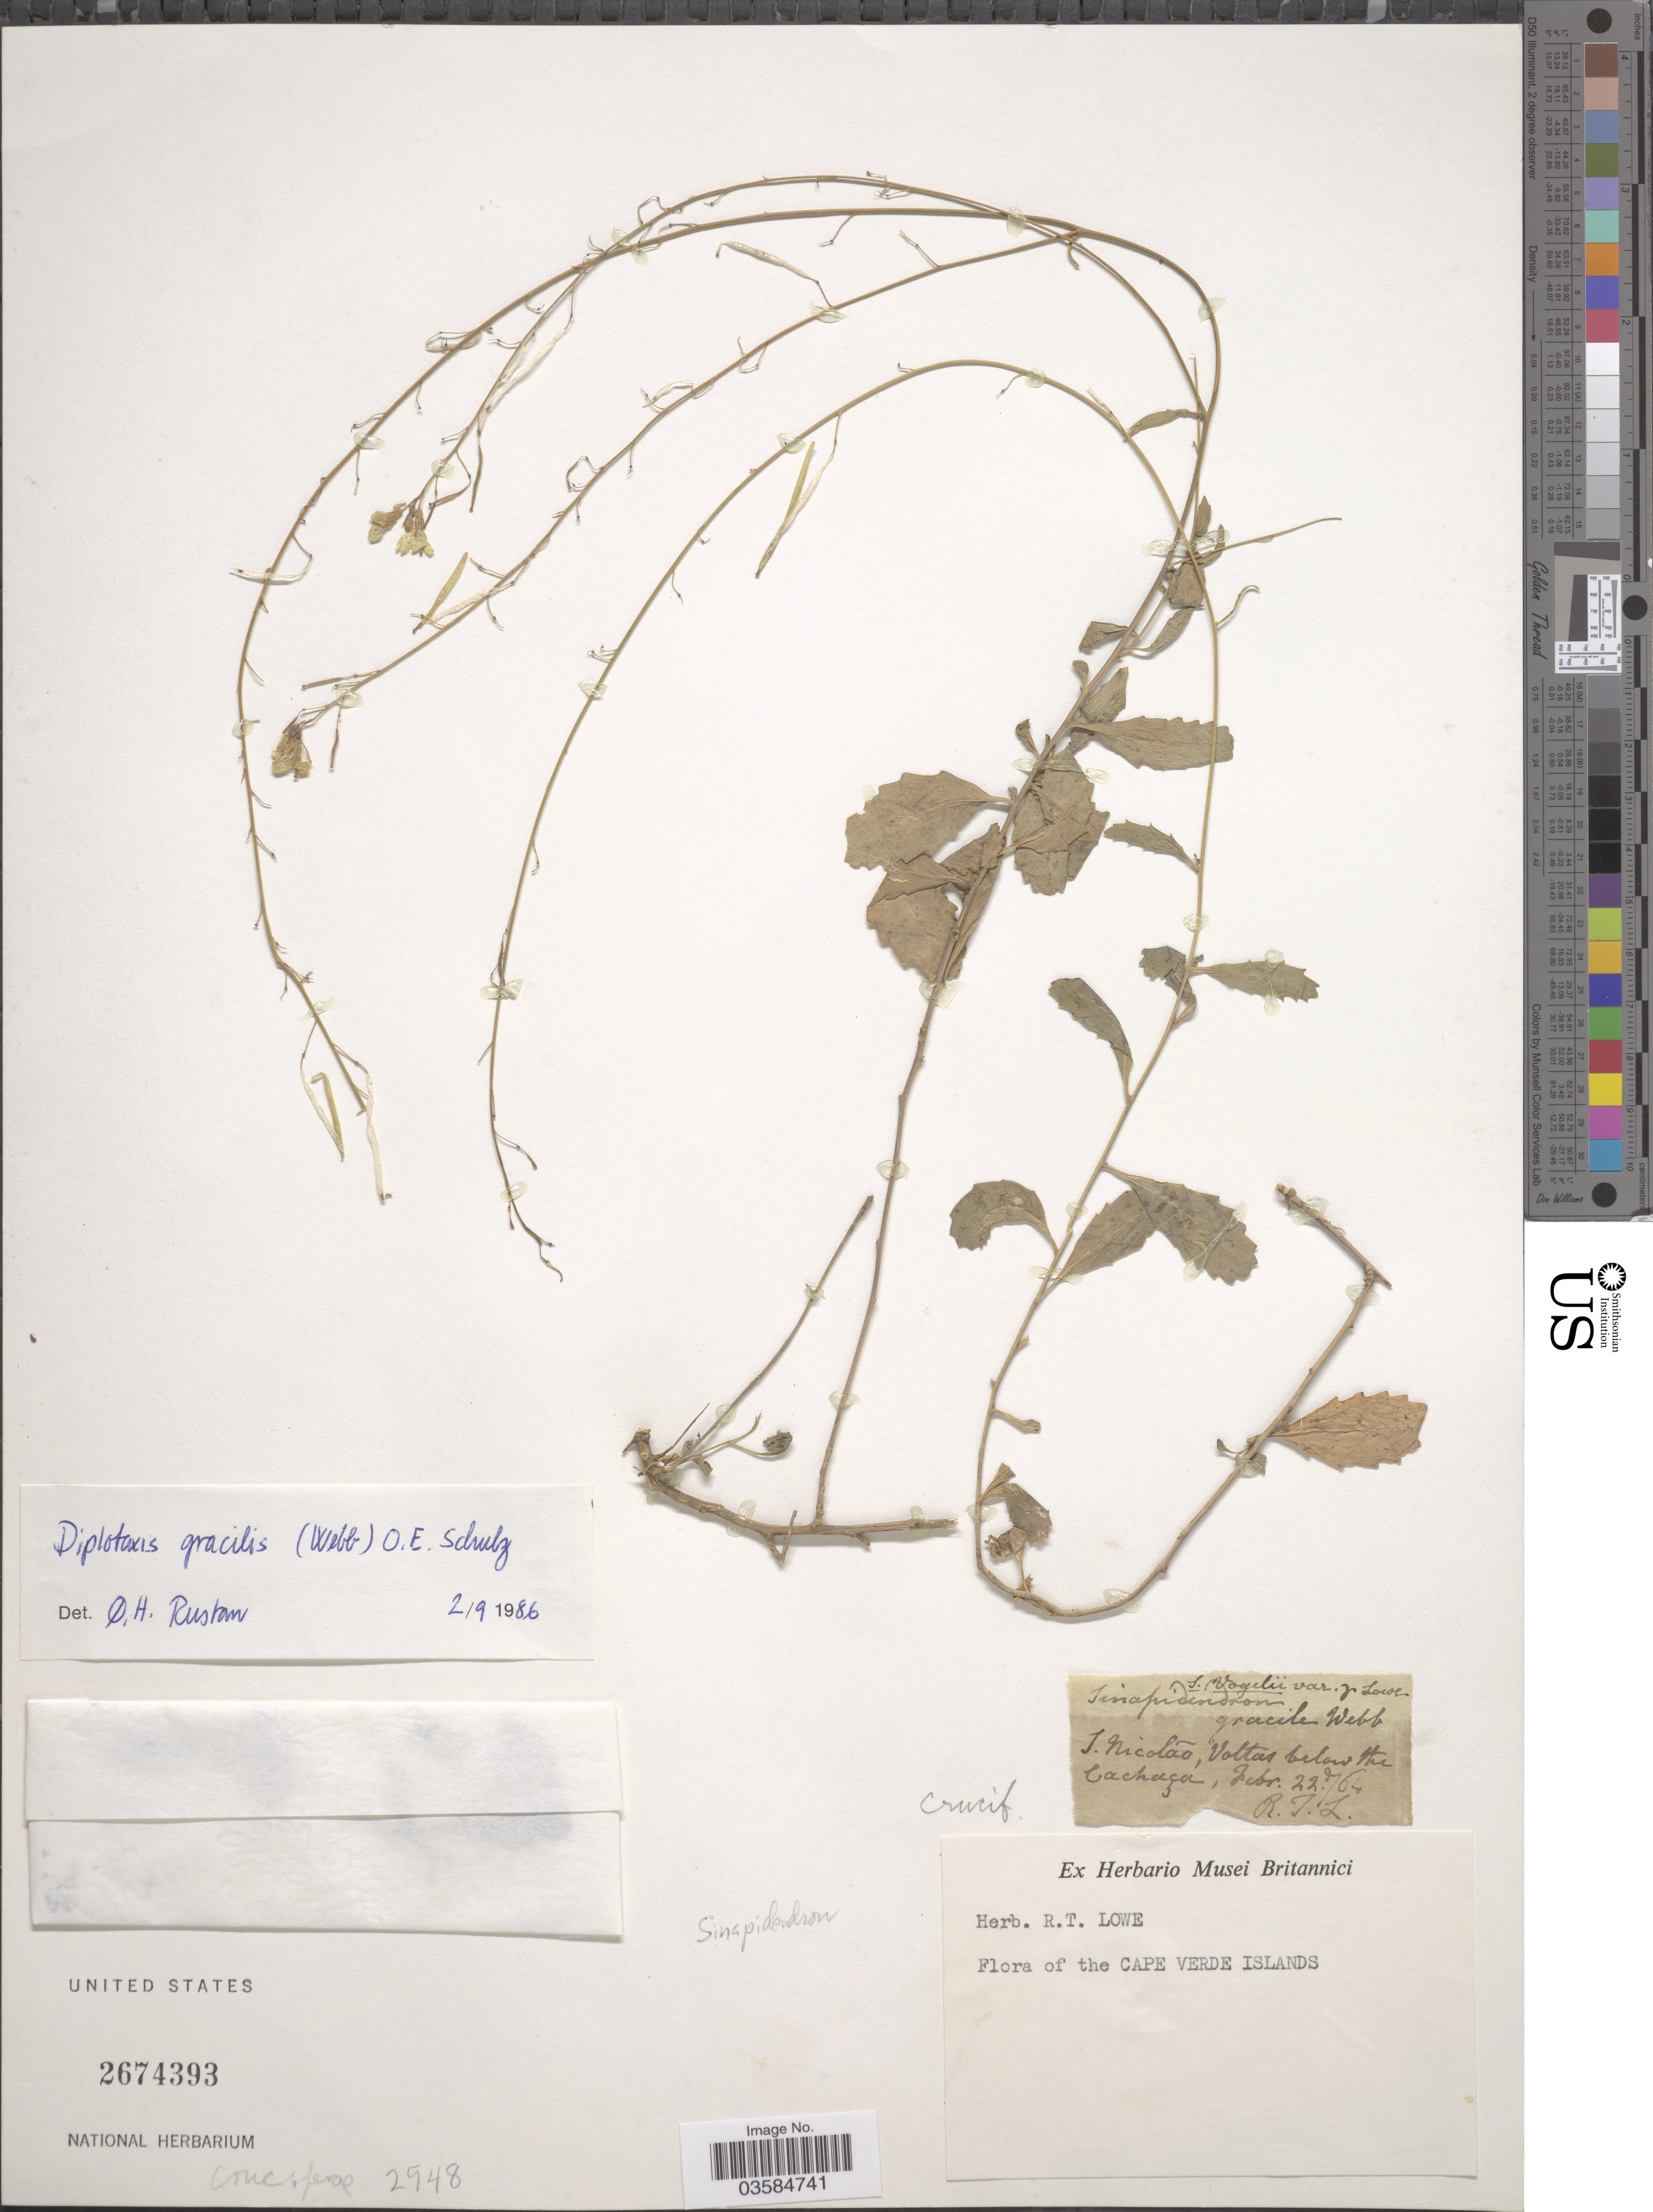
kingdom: Plantae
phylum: Tracheophyta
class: Magnoliopsida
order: Brassicales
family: Brassicaceae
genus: Diplotaxis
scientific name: Diplotaxis gracilis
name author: (Webb) O.E. Schulz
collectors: R. T. Lowe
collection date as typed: Transcribed d/m/y: 22/2/64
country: Cape Verde Islands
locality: S. Nicolão, Voltas below the Cachaça.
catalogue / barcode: US 2674393